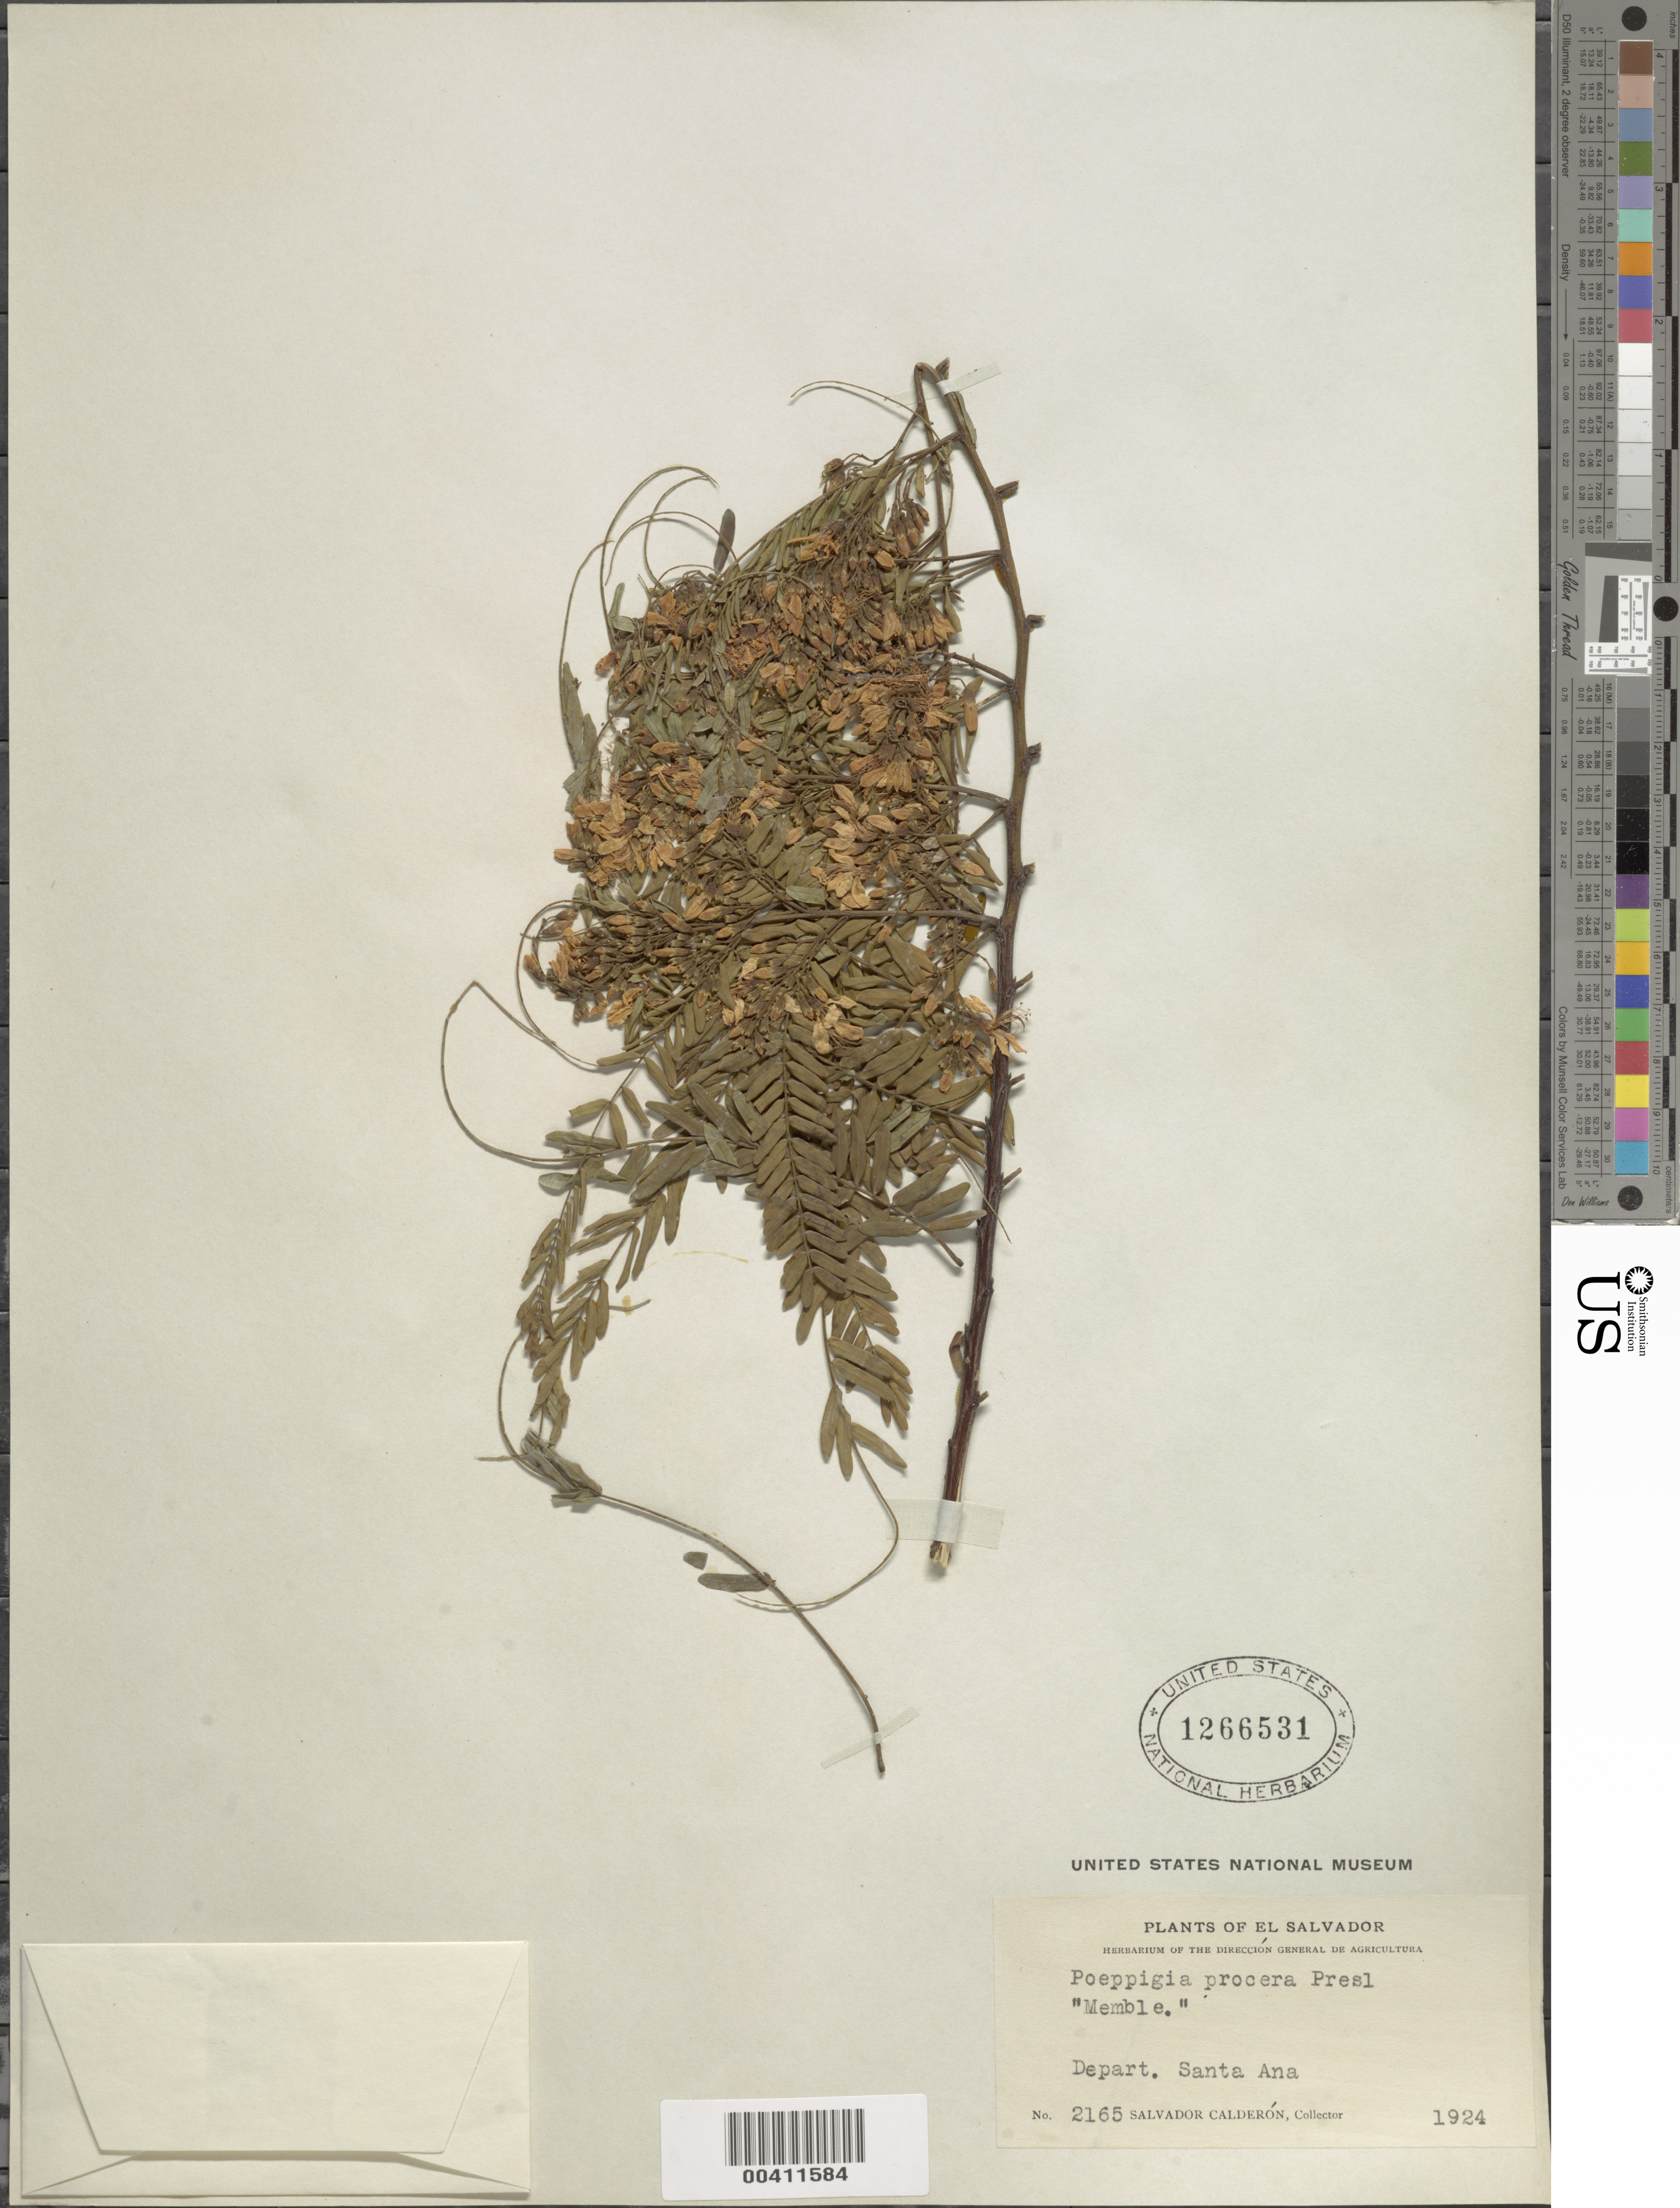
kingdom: Plantae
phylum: Tracheophyta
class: Magnoliopsida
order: Fabales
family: Fabaceae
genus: Poeppigia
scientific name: Poeppigia procera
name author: C. Presl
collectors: S. Calderón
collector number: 2165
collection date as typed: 1924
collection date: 1924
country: El Salvador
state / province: Santa Ana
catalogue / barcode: US 1266531